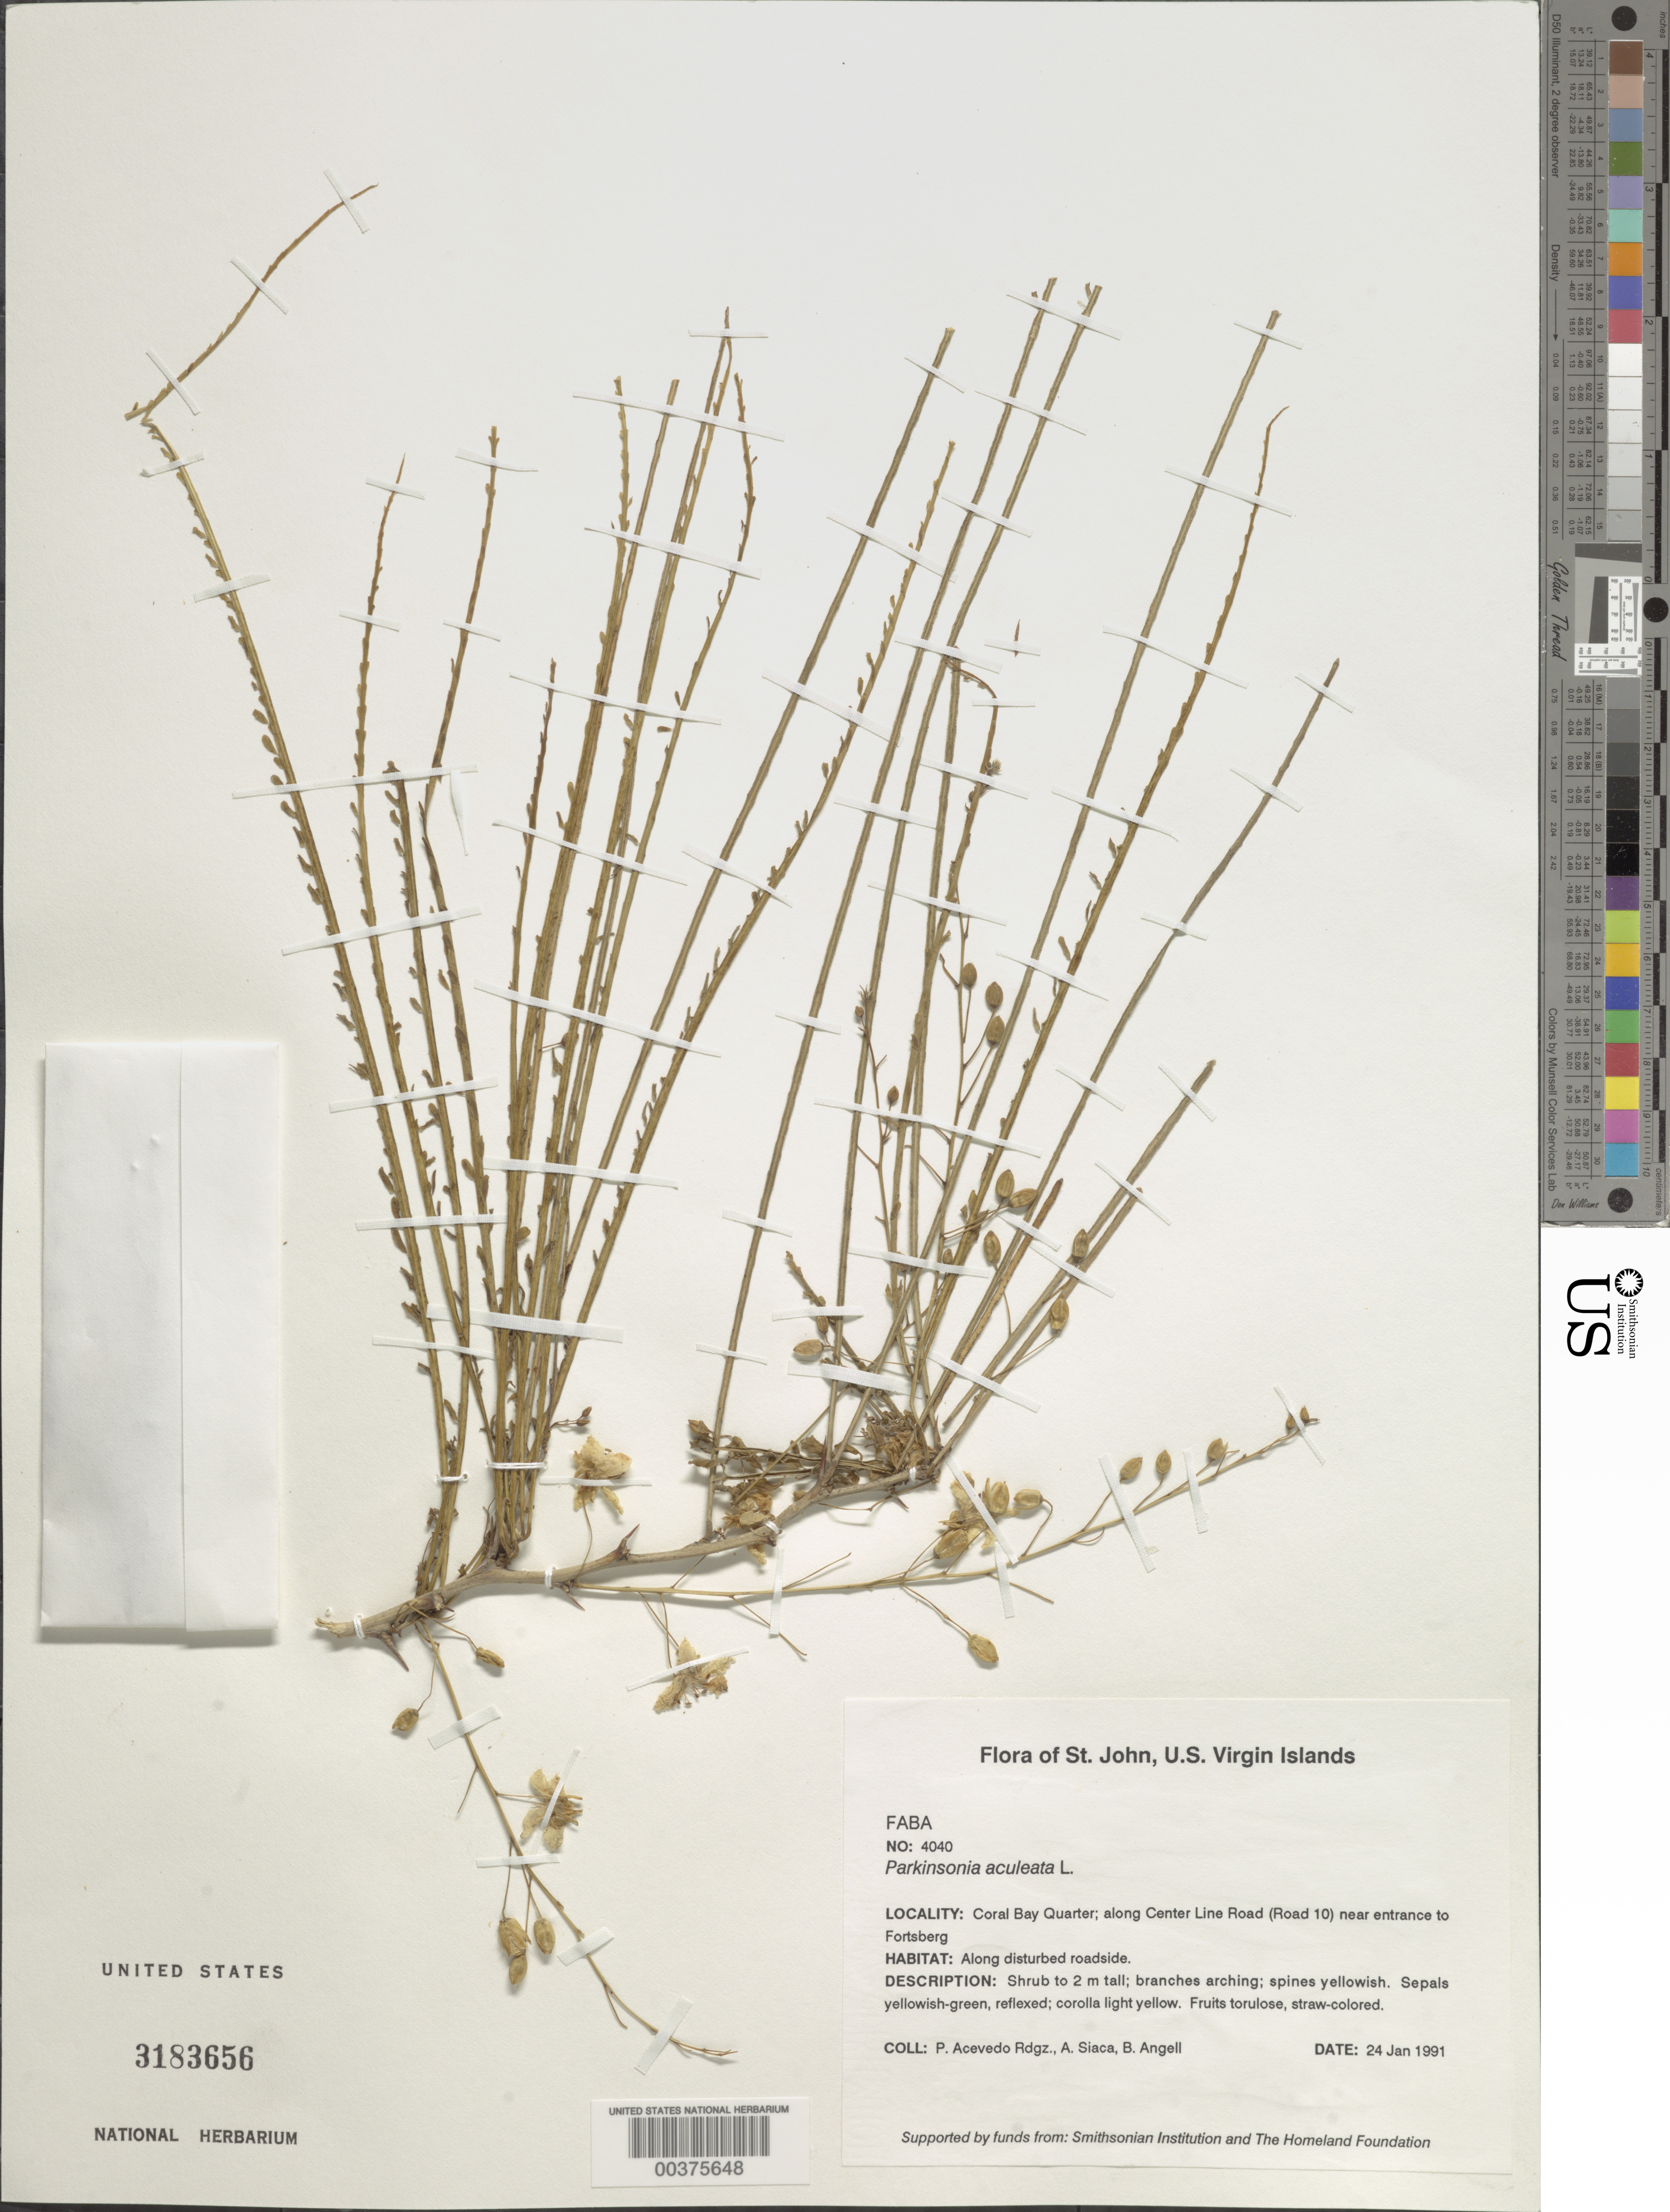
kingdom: Plantae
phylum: Tracheophyta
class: Magnoliopsida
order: Fabales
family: Fabaceae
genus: Parkinsonia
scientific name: Parkinsonia aculeata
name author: L.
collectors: P. Acevedo-Rodr., A. Siaca & Bobbi Angell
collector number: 4040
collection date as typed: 24 Jan 1991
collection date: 1991-01-24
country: U.S. Virgin Islands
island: St. John Island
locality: Coral bay quarter; along center line road (road 10) near entrance to fortsberg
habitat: Along disturbed roadside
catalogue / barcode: US 3183656